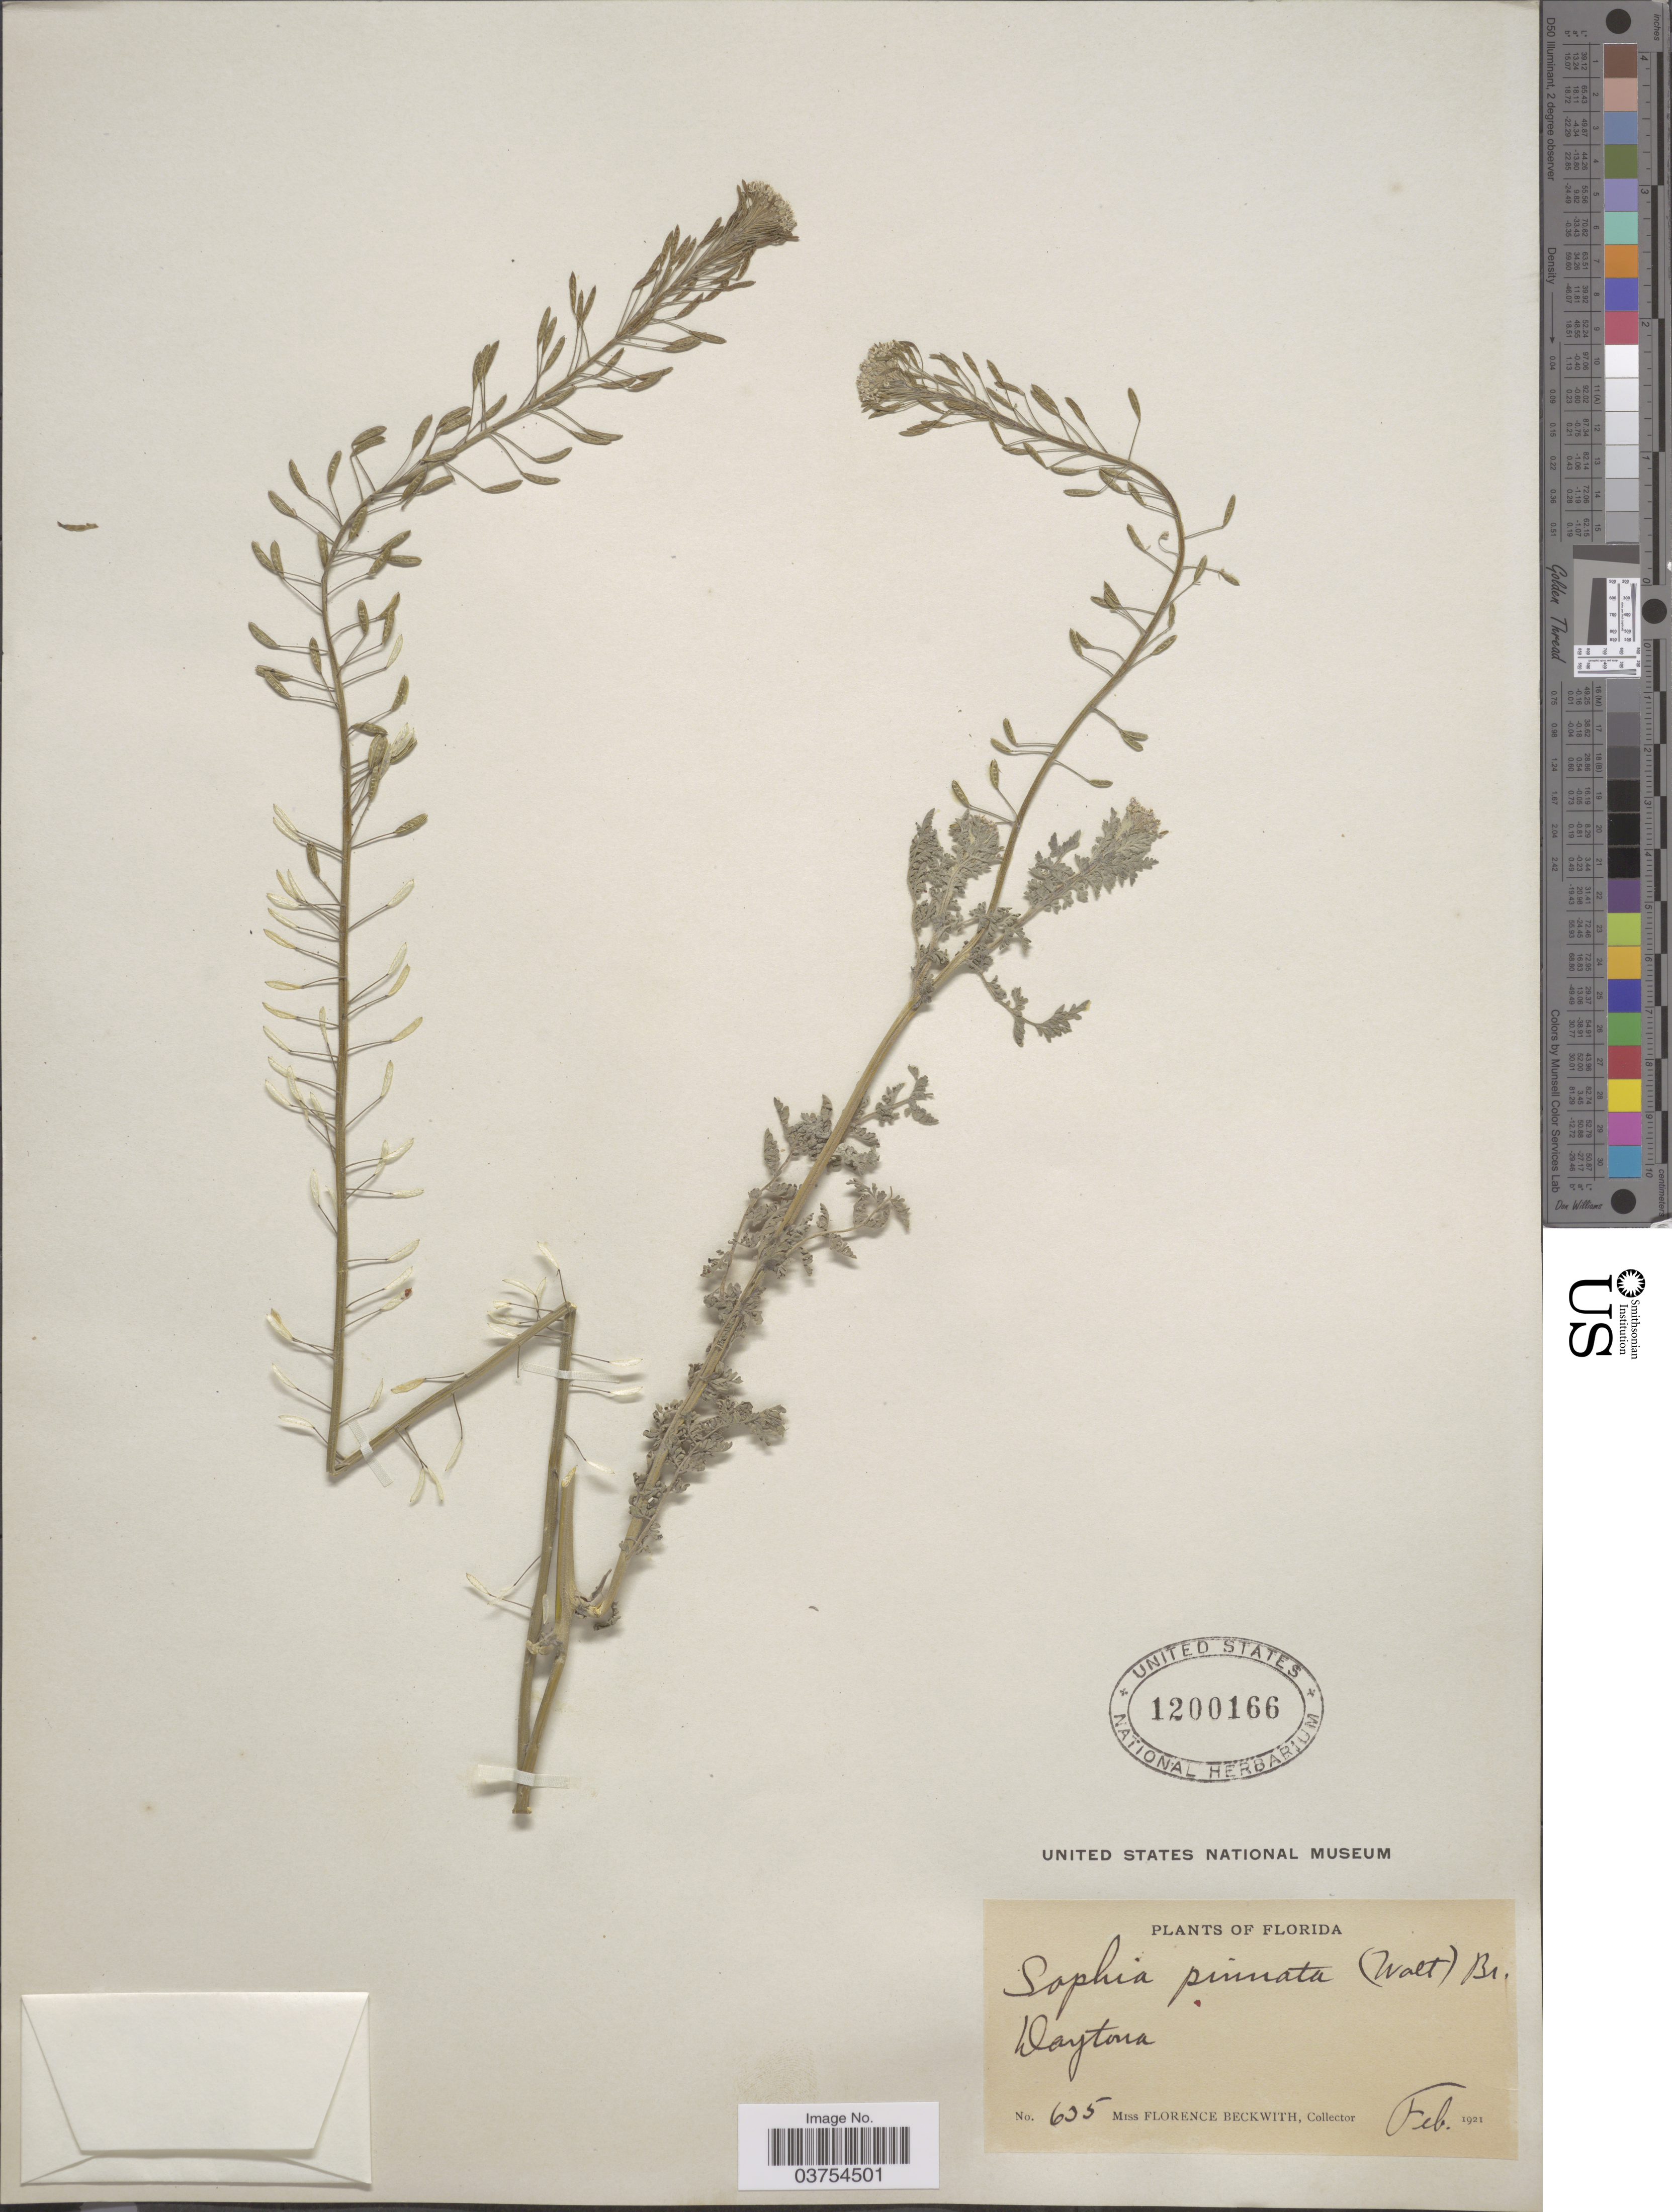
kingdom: Plantae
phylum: Tracheophyta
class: Magnoliopsida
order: Brassicales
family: Brassicaceae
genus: Descurainia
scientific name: Descurainia pinnata subsp. typica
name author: (C.A. Mey.) Detling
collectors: F. Beckwith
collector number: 635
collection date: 1921-02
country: United States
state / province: Florida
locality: Daytona.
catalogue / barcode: US 1200166